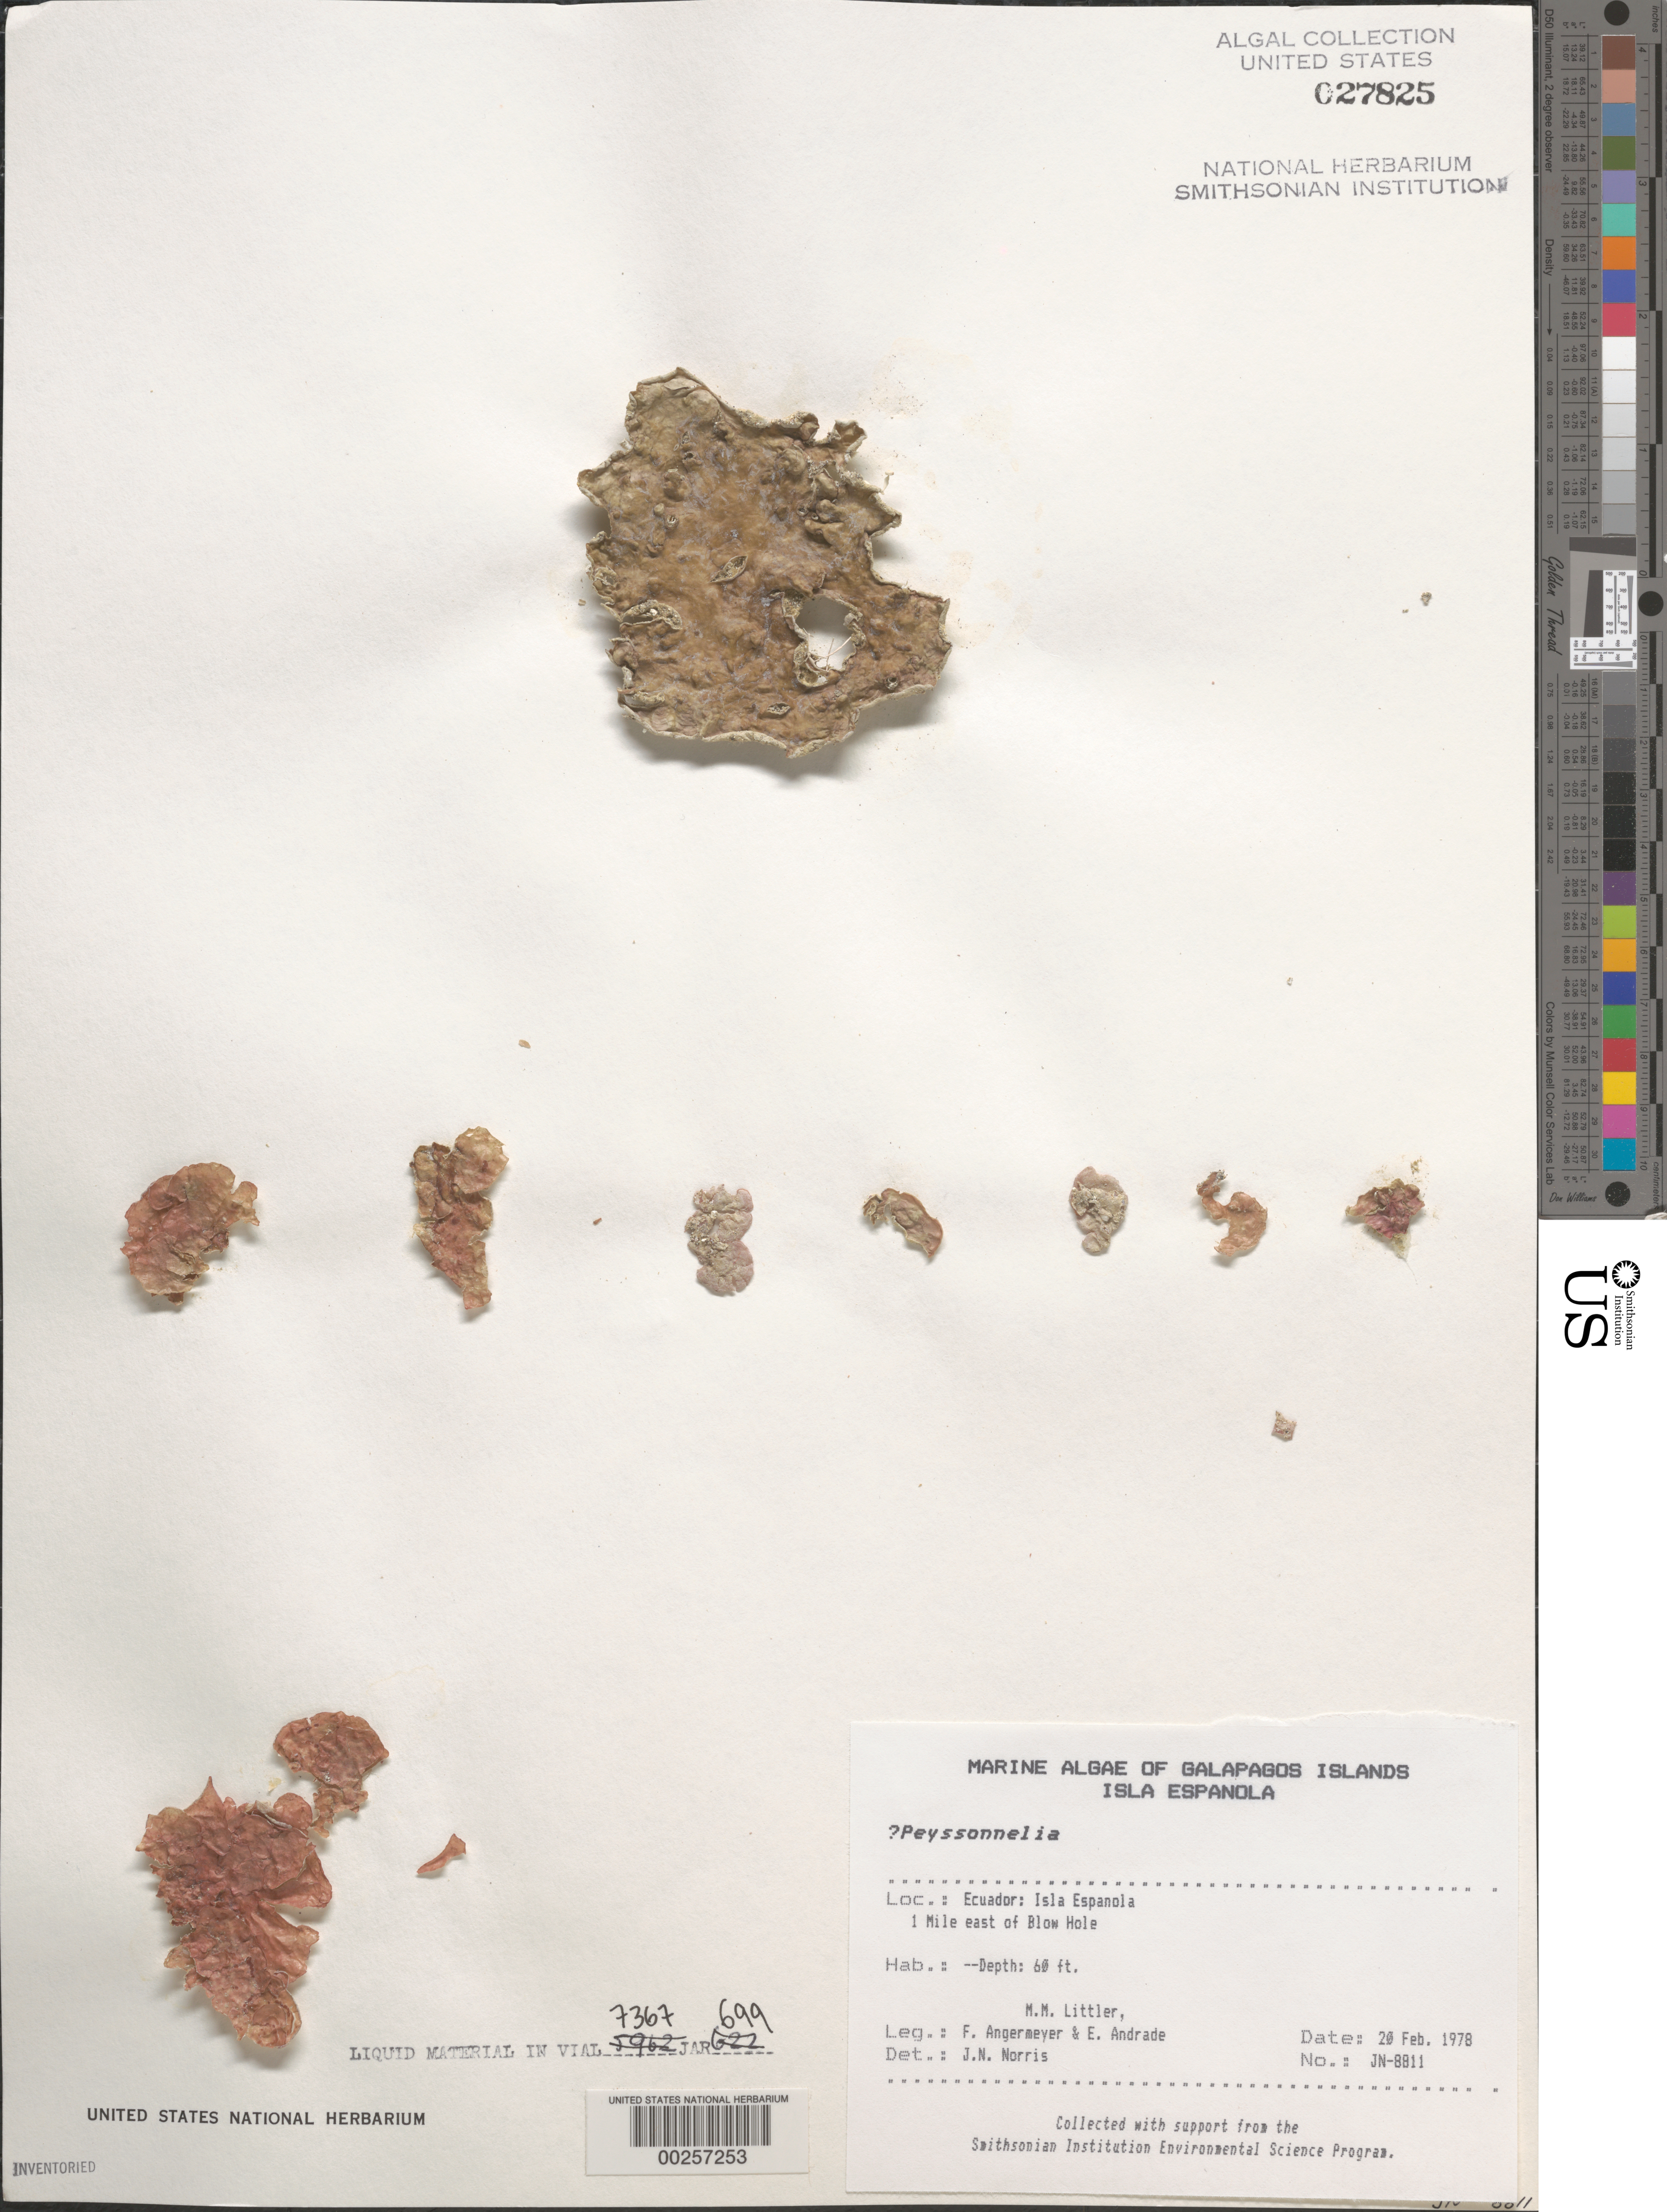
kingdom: Plantae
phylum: Rhodophyta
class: Florideophyceae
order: Peyssonneliales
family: Peyssonneliaceae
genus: Peyssonnelia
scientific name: Peyssonnelia sp.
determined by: Norris, James N.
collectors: M. M. Littler, F. Angermeyer & E. Andrade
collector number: Jn-8811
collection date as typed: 20 Feb 1978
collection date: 1978-02-20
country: Ecuador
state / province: Colón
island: Española [Hood]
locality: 1 mile E of Blow Hole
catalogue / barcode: US 27825